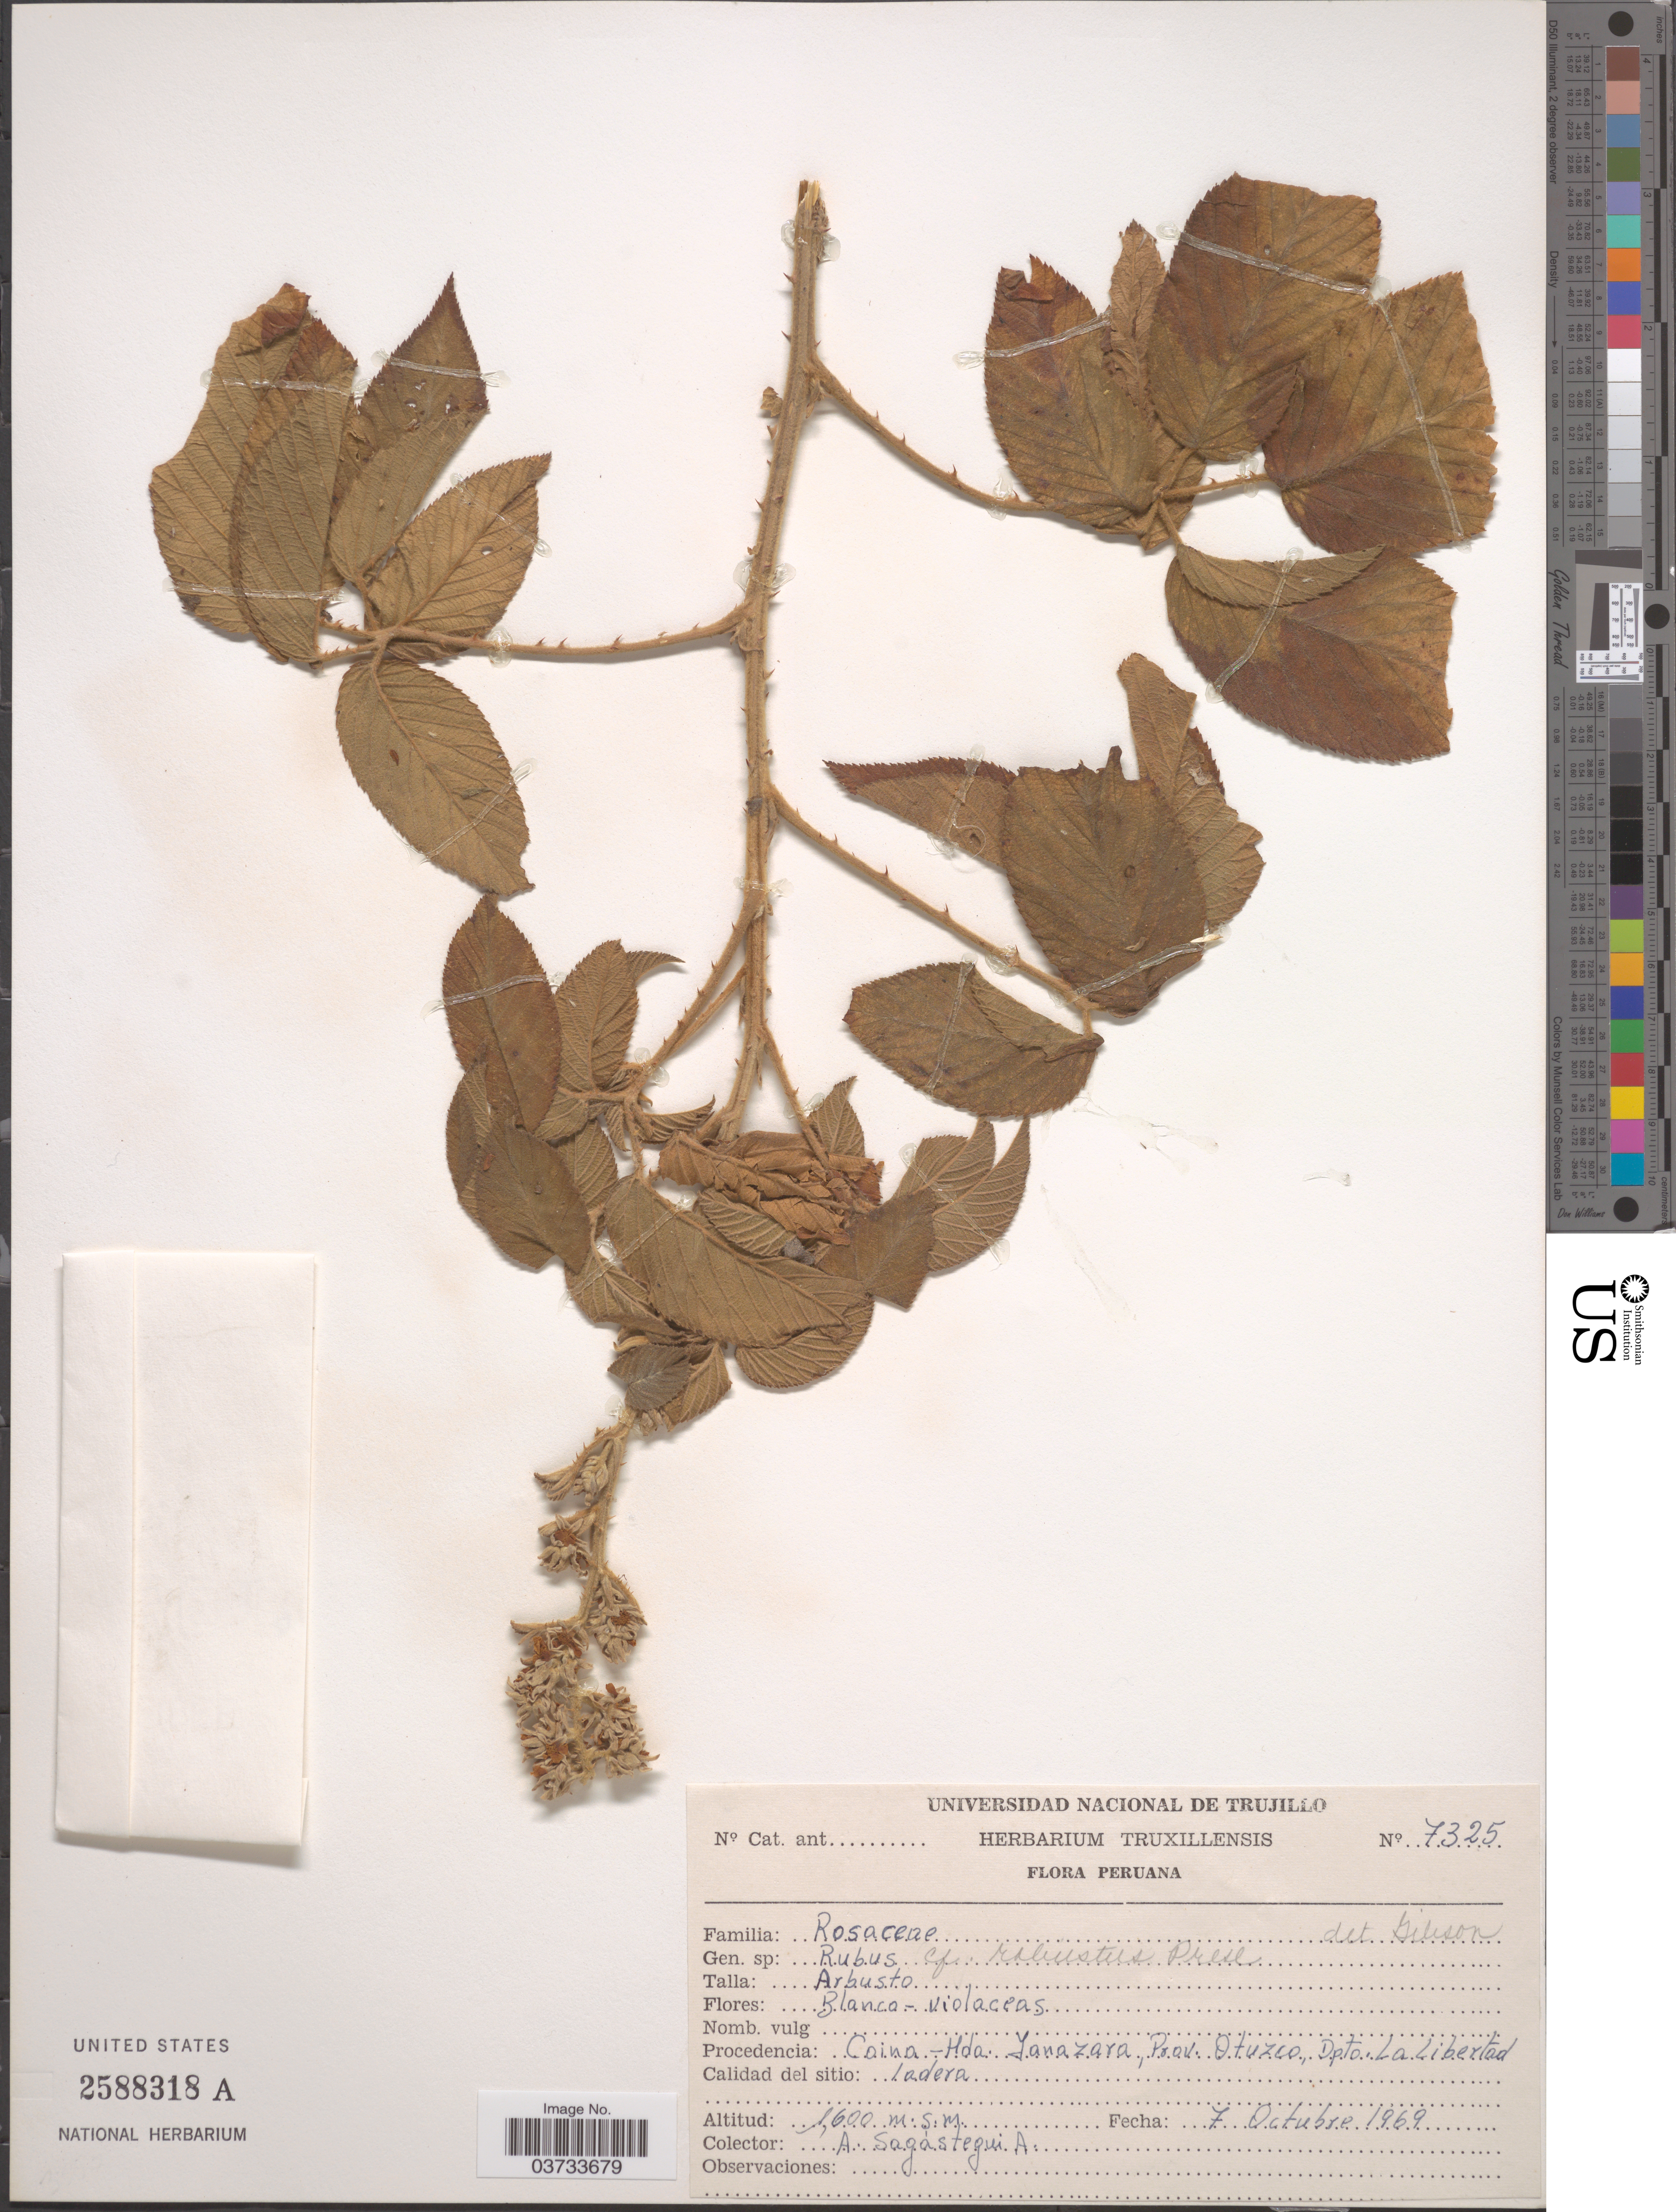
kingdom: Plantae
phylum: Tracheophyta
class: Magnoliopsida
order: Rosales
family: Rosaceae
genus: Rubus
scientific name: Rubus robustus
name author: C. Presl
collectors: A. Sagástegui A.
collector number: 7325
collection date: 1969-10-07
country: Peru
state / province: La Libertad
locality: Coina-Hda. Janazara, Prov. Otuzco, Dpto. La Libertad.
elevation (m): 1600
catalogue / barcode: US 2588318A